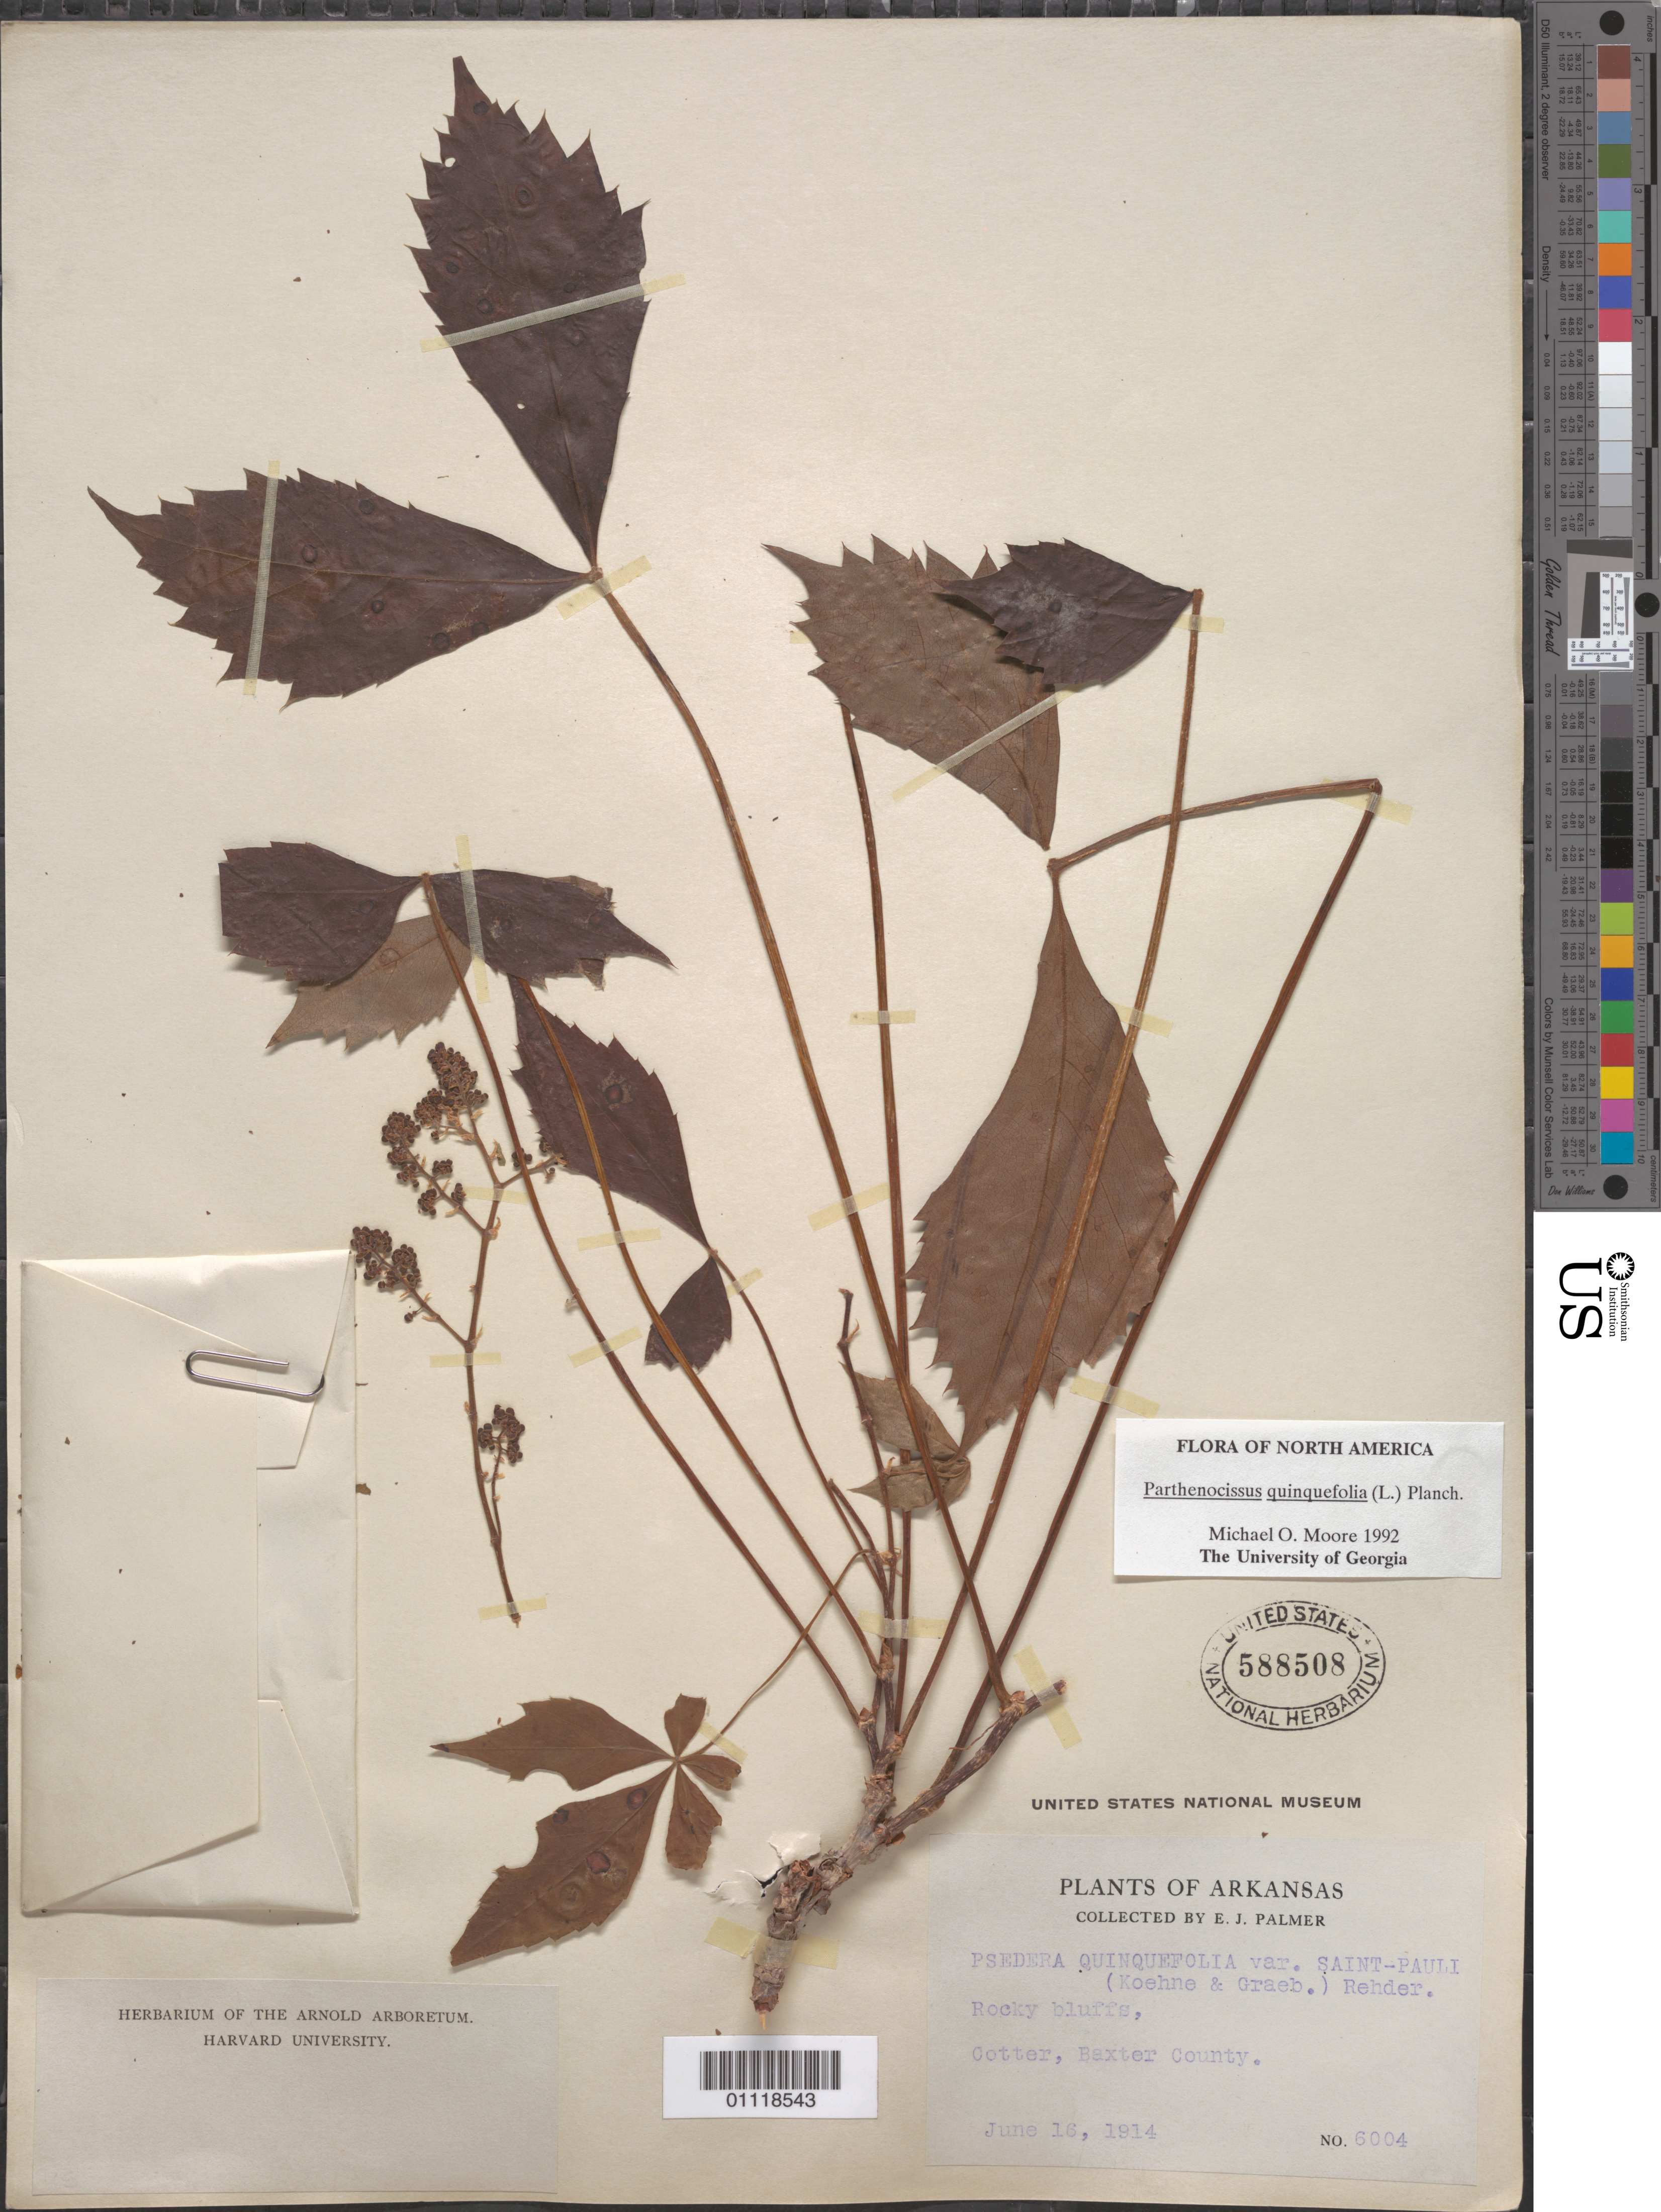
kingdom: Plantae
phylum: Tracheophyta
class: Magnoliopsida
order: Vitales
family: Vitaceae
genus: Parthenocissus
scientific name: Parthenocissus quinquefolia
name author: (L.) Planch.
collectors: E. J. Palmer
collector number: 6004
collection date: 1914-06-16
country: United States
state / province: Arkansas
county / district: Baxter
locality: Cotter.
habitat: Rocky bluffs.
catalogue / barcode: US 588508